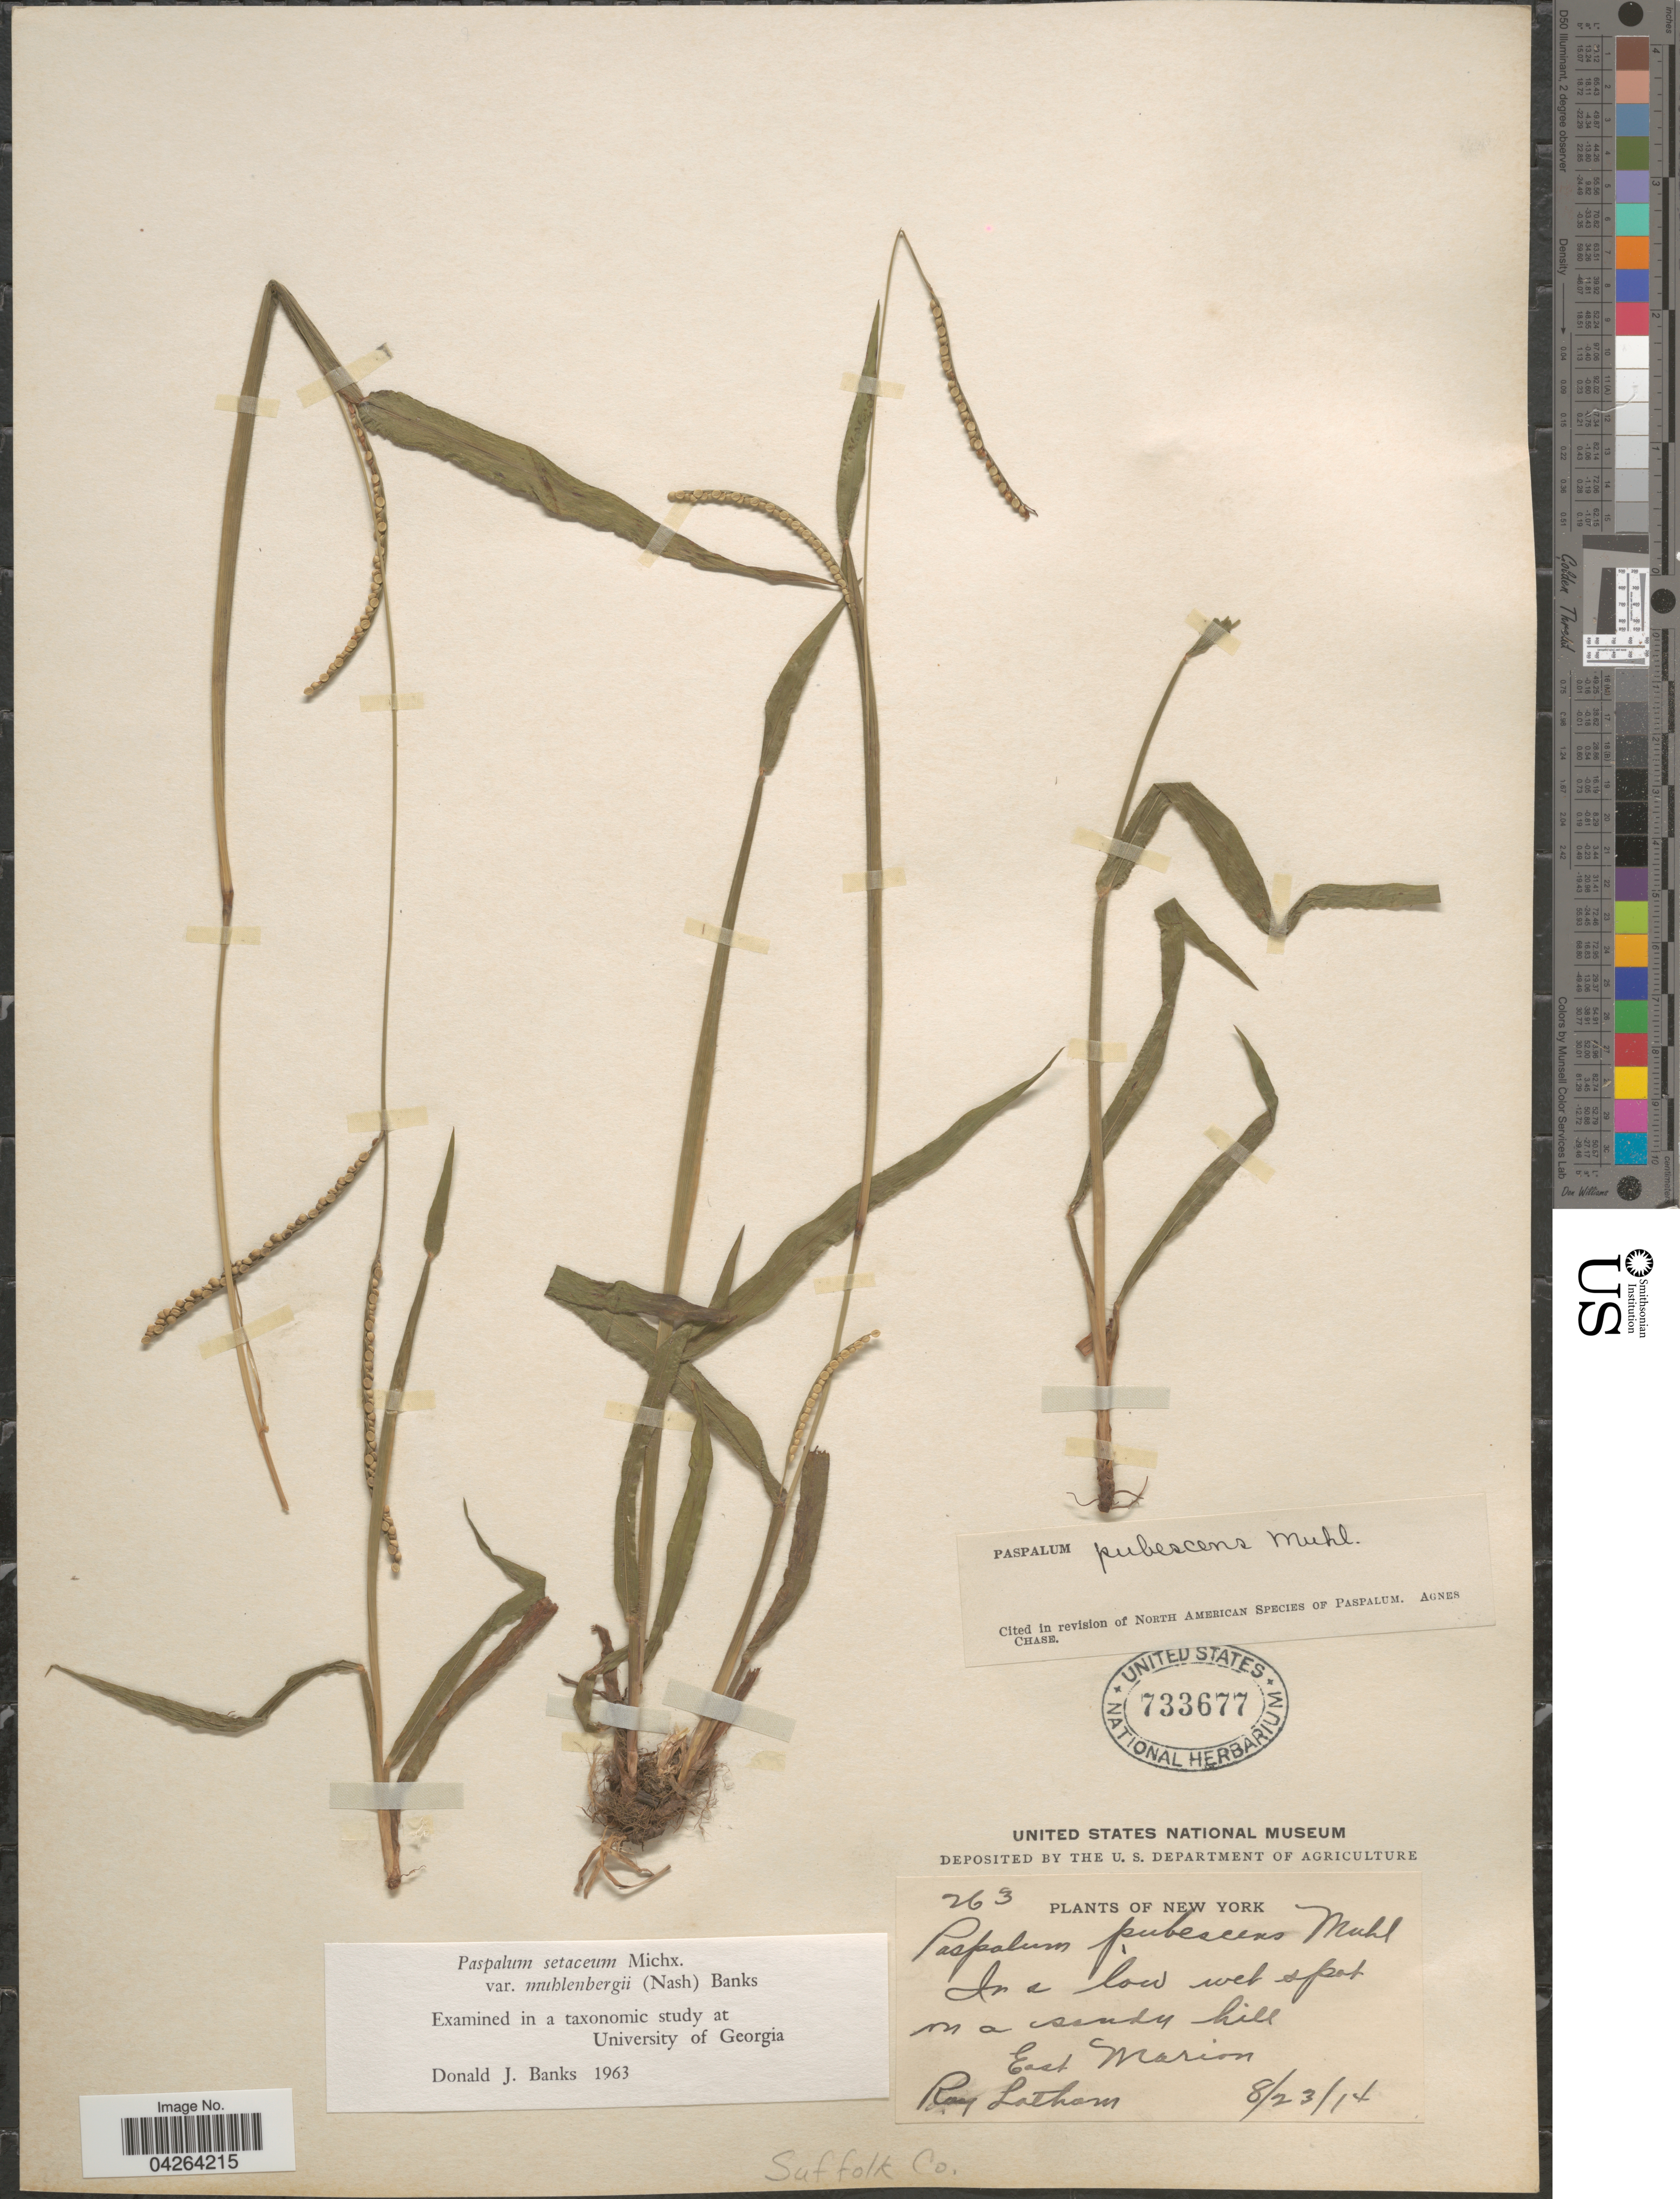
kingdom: Plantae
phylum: Tracheophyta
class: Liliopsida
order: Poales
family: Poaceae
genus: Paspalum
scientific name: Paspalum setaceum var. muhlenbergii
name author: (Nash) D.J. Banks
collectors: R. Latham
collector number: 263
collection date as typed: Transcribed d/m/y: 23/8/14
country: United States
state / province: New York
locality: In a low wet spot on a sandy hill. East Marion. Suffolk Co.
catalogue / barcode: US 733677